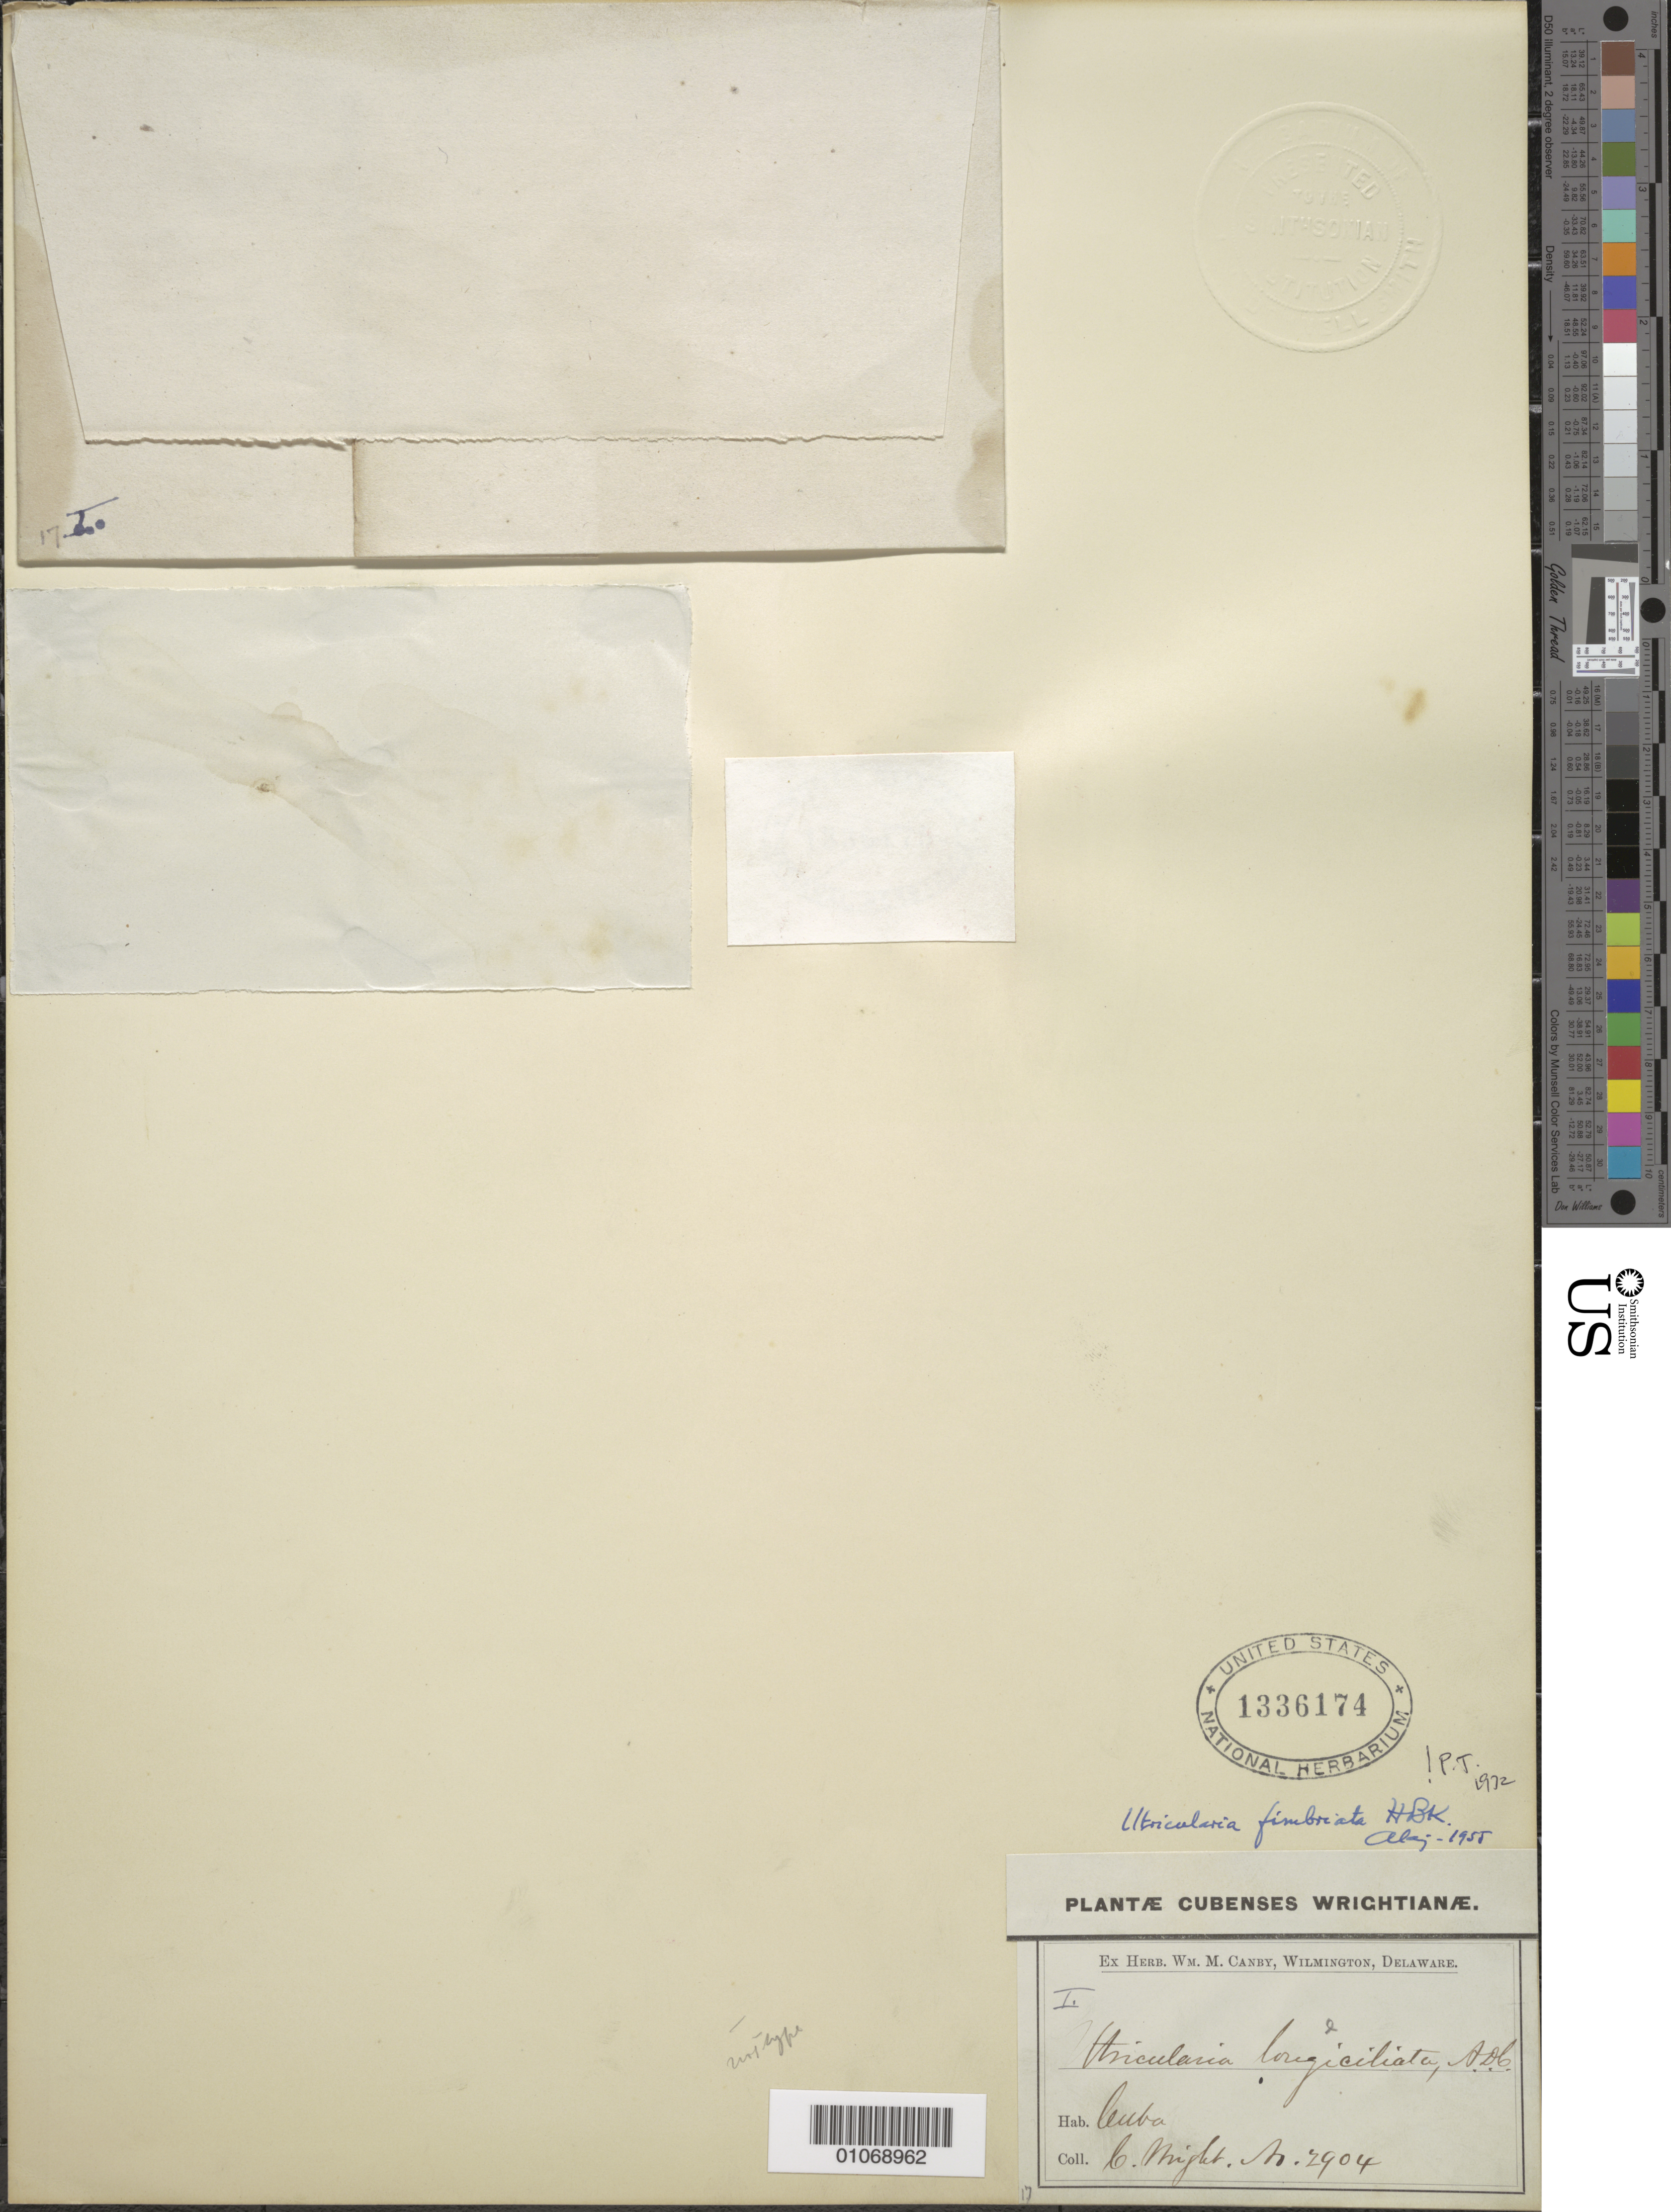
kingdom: Plantae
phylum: Tracheophyta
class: Magnoliopsida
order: Lamiales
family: Lentibulariaceae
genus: Utricularia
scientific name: Utricularia fimbriata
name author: Kunth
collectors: C. Wright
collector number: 2904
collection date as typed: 1800 to 1899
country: Cuba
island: Cuba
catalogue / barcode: US 1336174